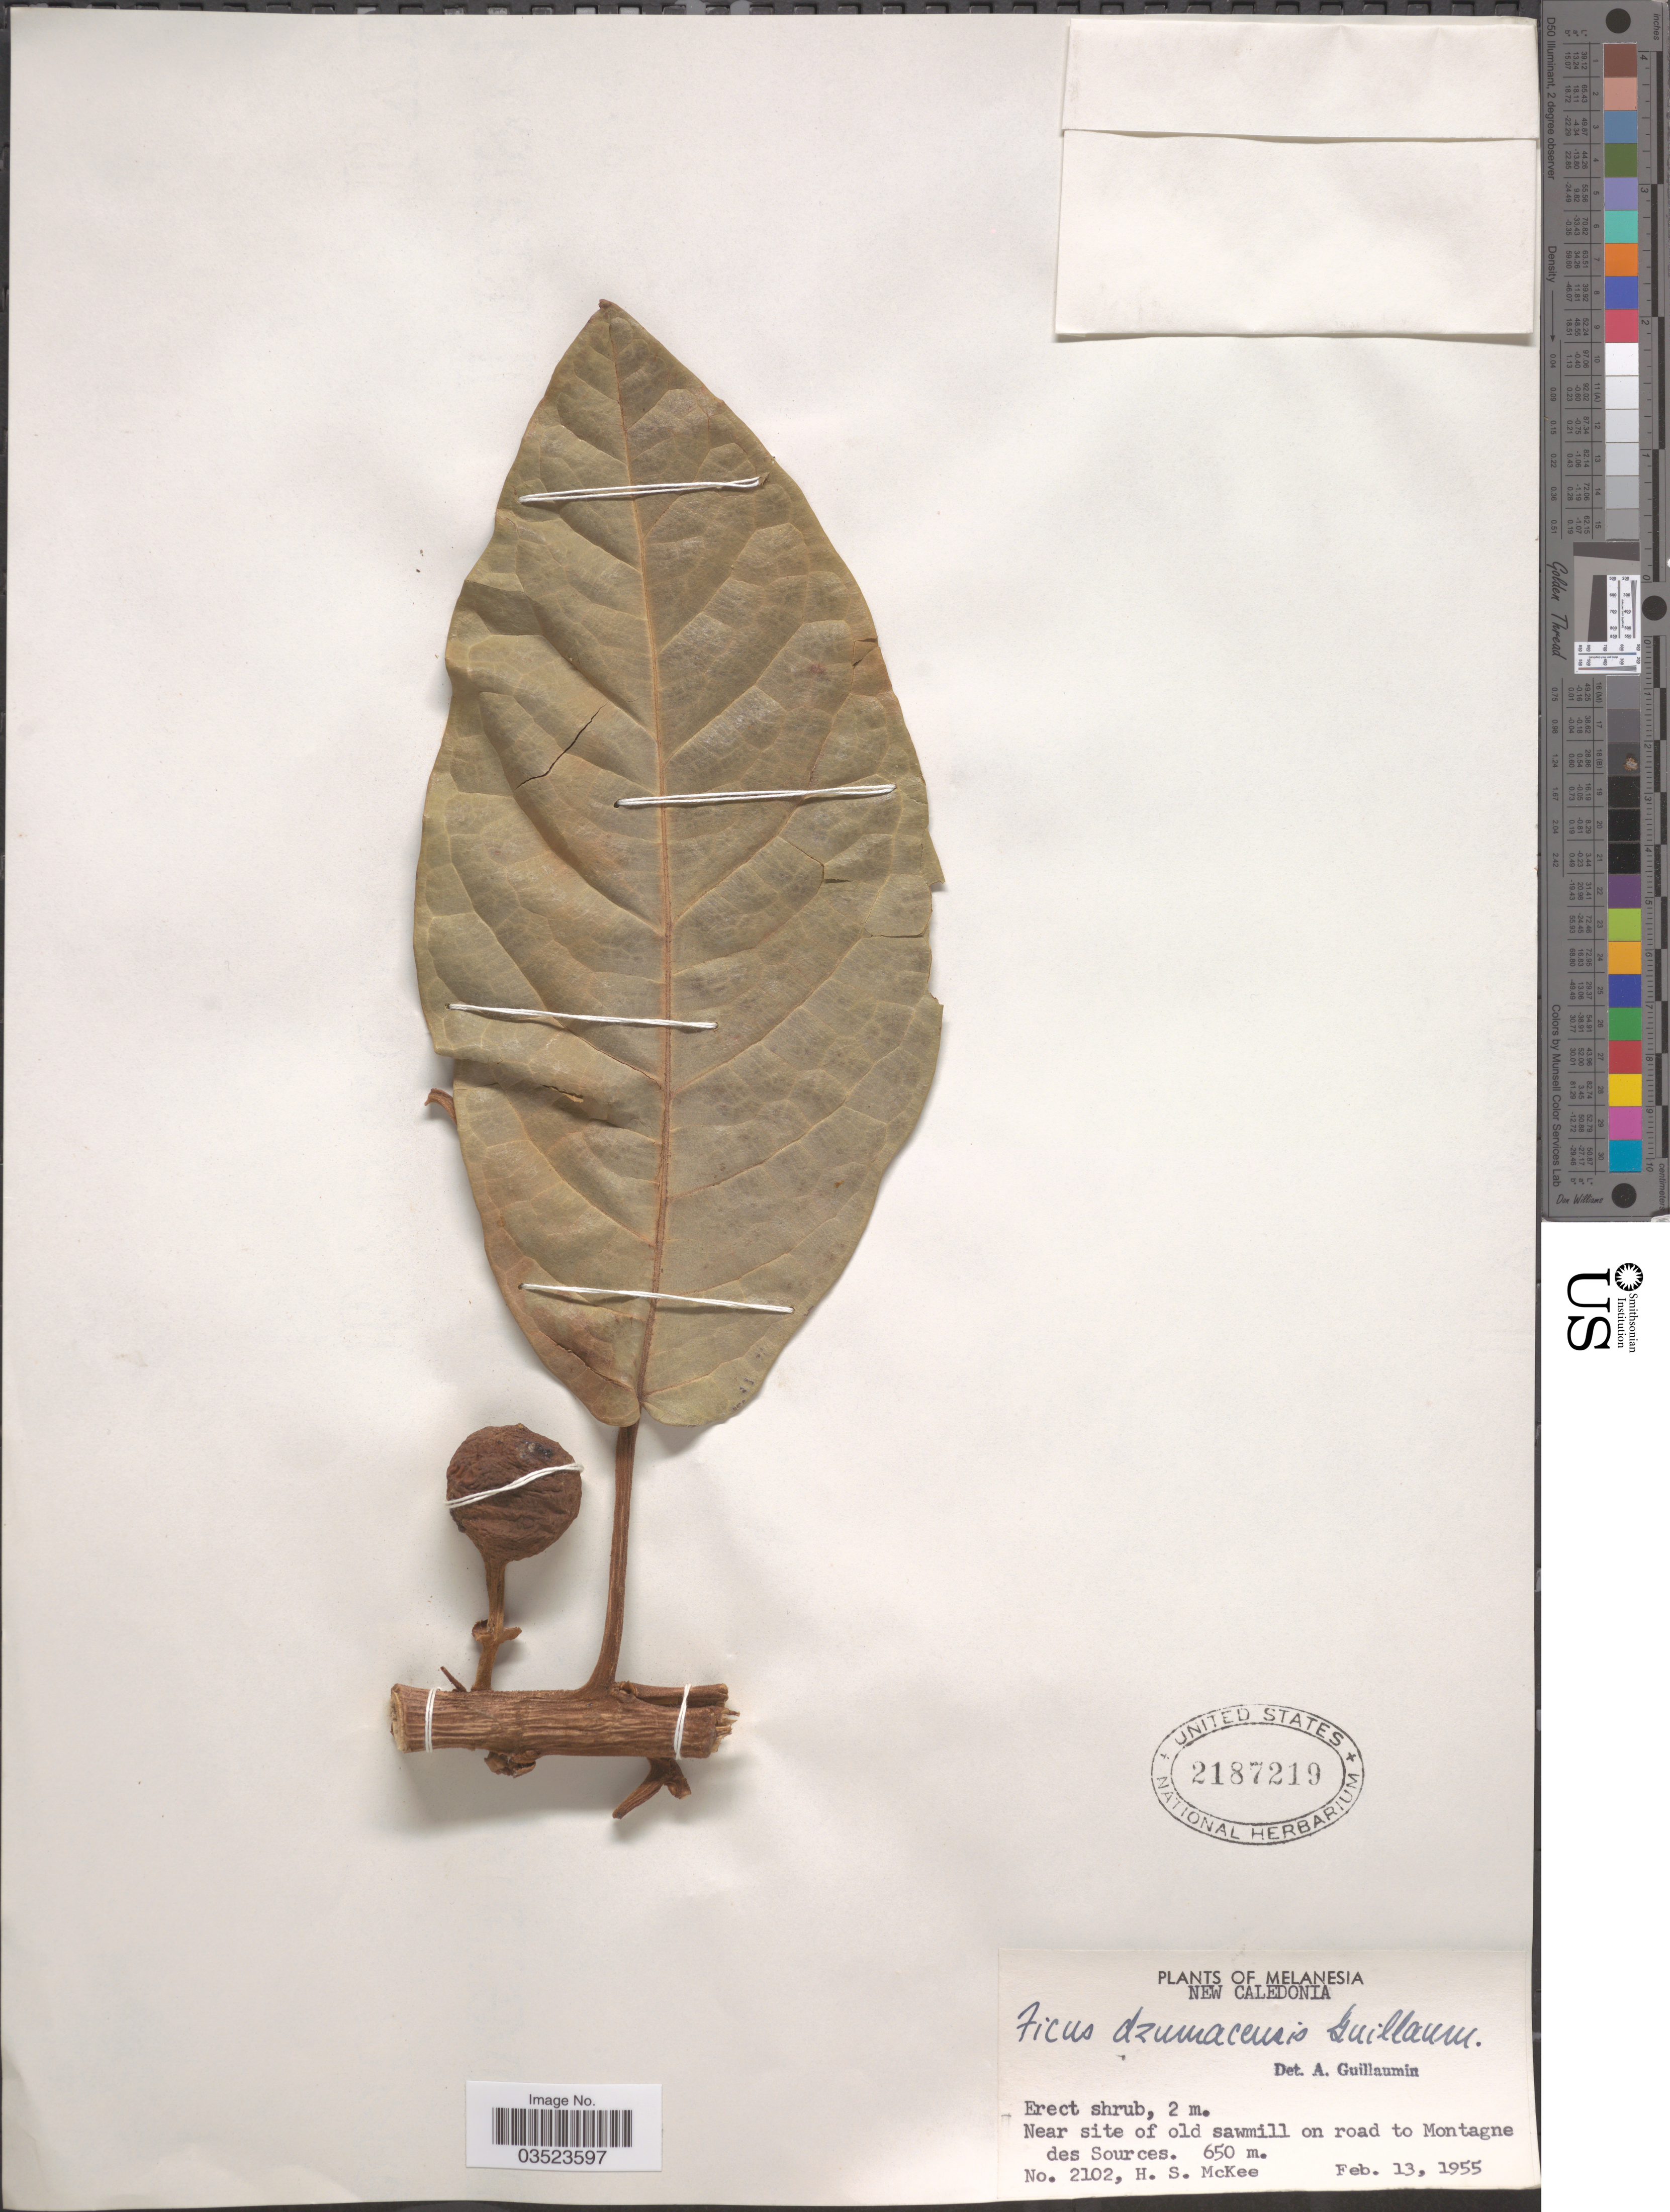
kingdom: Plantae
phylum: Tracheophyta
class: Magnoliopsida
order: Rosales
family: Moraceae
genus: Ficus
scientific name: Ficus dzumacensis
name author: Guillaumin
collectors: H. S. McKee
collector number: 2102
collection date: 1955-02-13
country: New Caledonia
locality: Melanesia. Near site of old sawmill on road to Montagne des Sources.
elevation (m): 650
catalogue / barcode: US 2187219